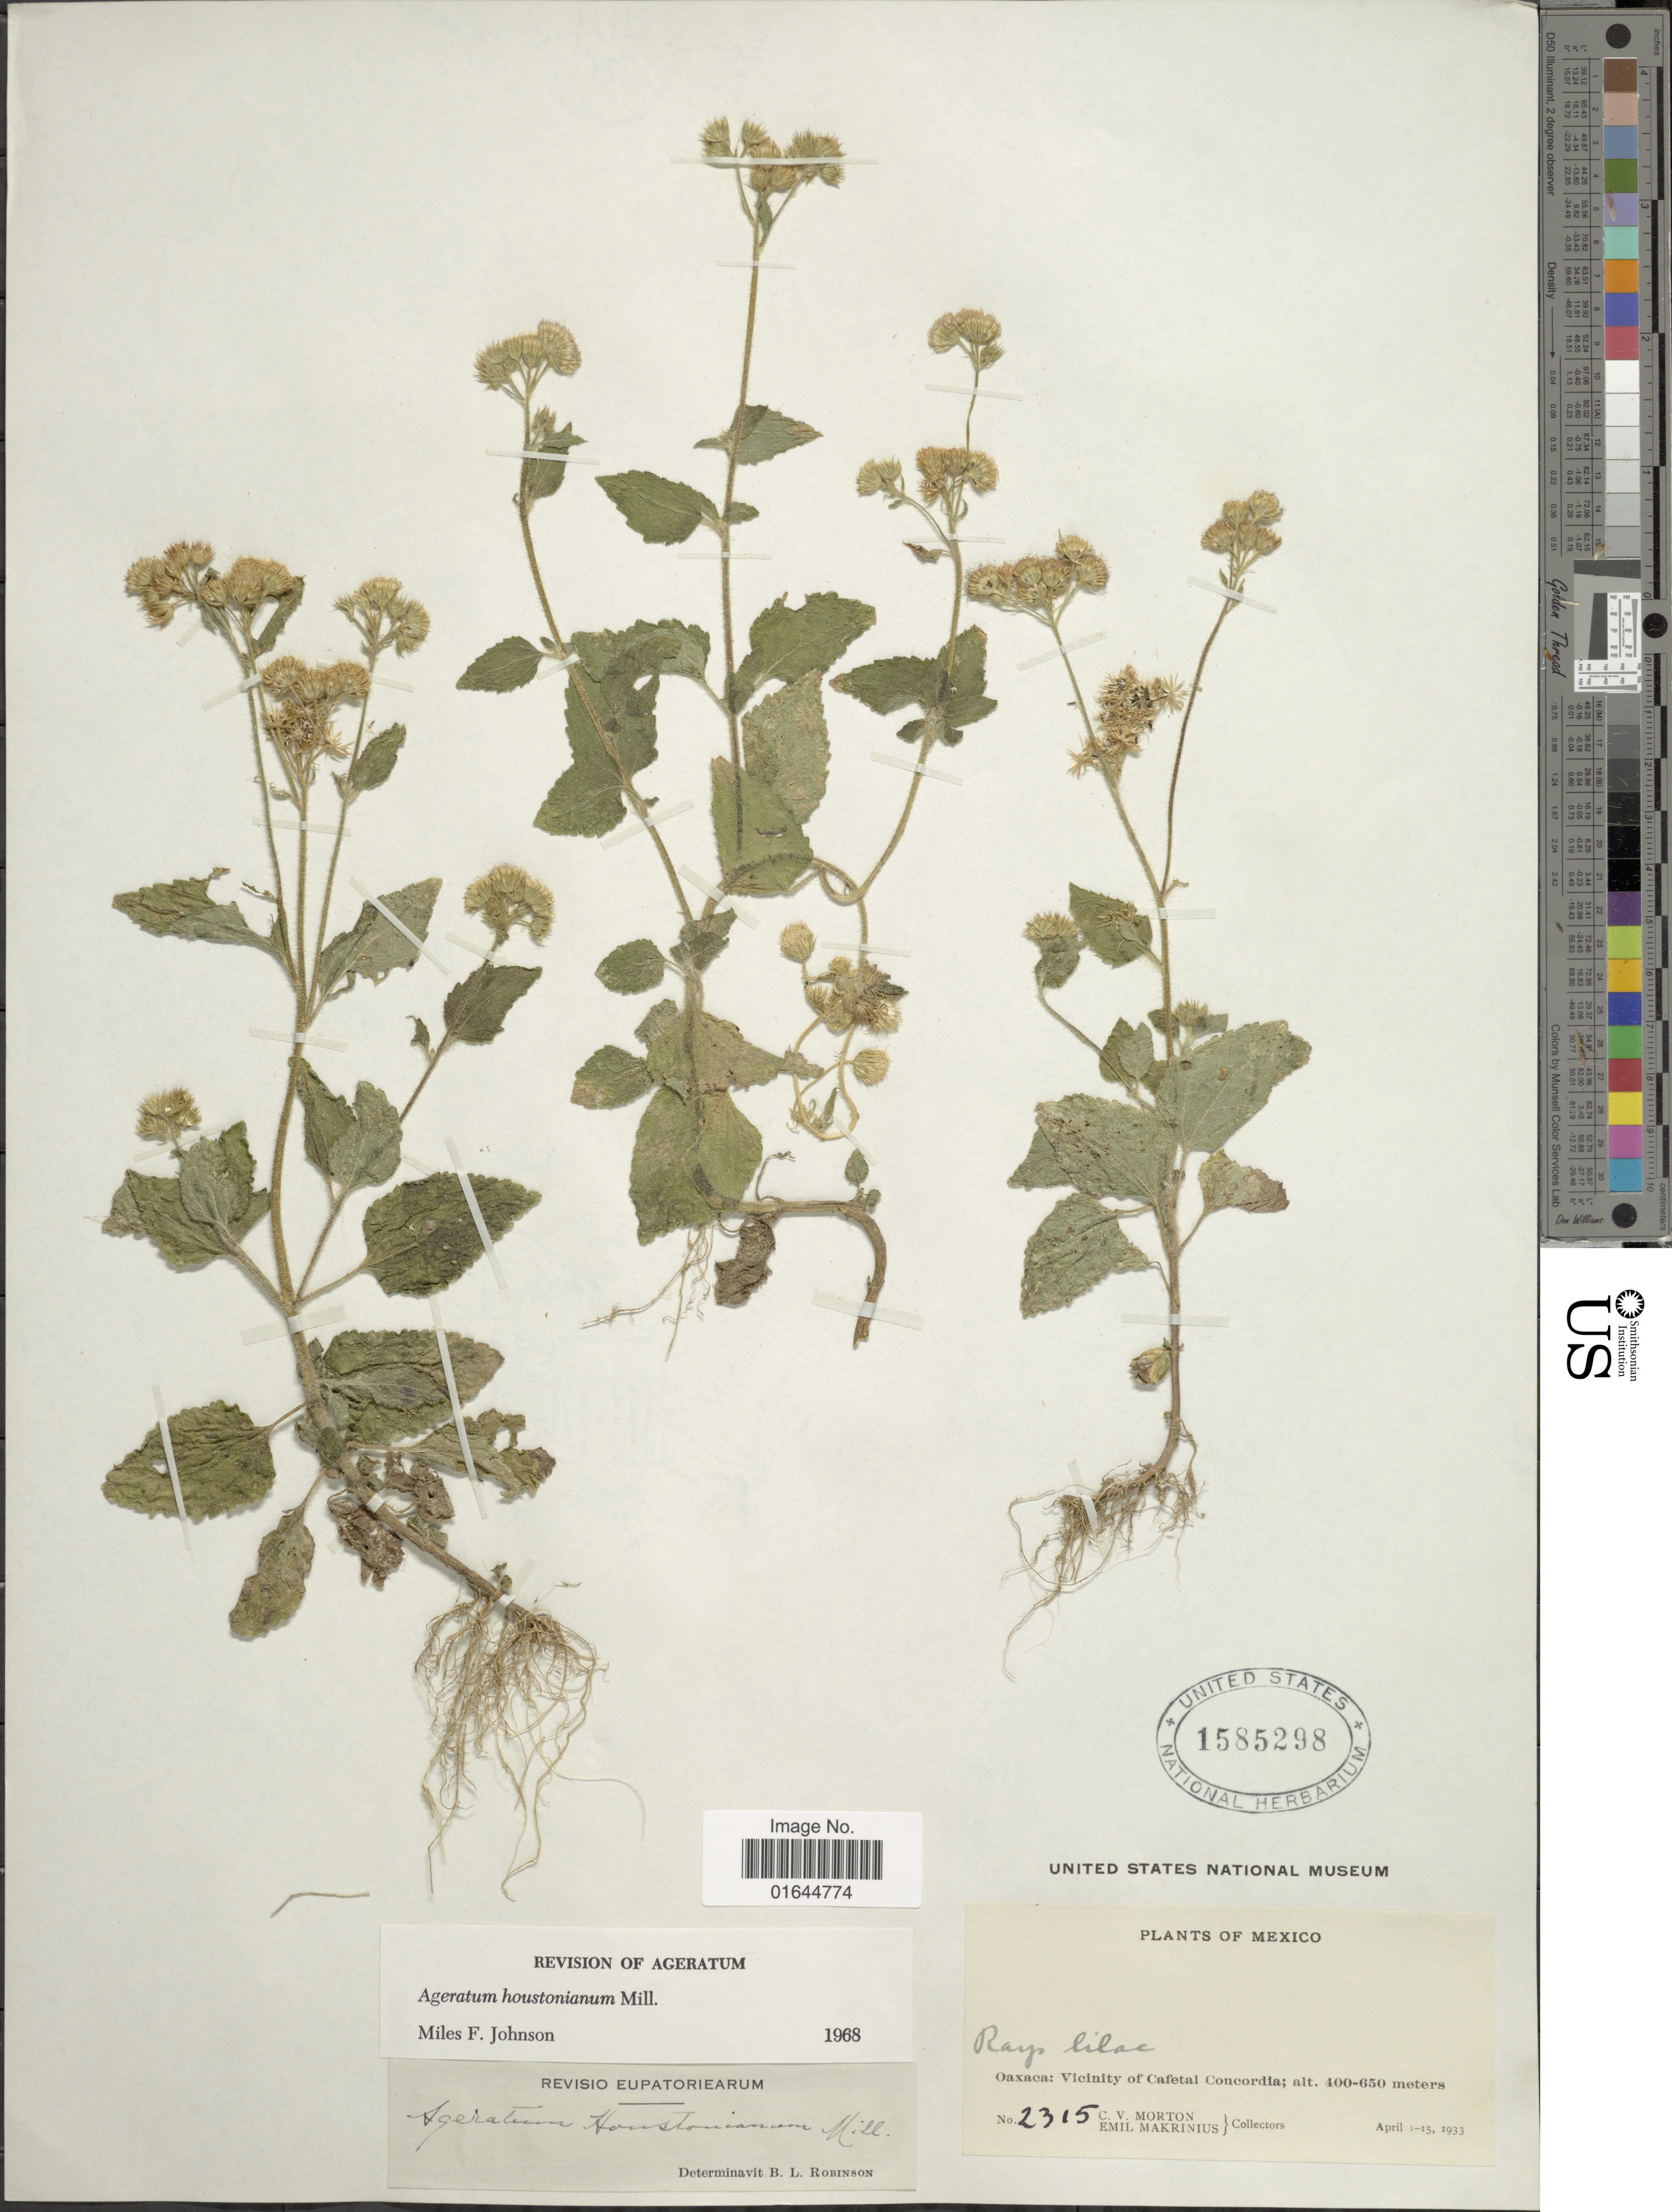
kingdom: Plantae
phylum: Tracheophyta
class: Magnoliopsida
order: Asterales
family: Asteraceae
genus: Ageratum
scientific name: Ageratum houstonianum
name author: Mill.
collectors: C. V. Morton & E. Makrinius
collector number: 2315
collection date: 1933-04-01/1933-04-15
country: Mexico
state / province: Oaxaca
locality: Mexico, Oaxaca: Vicinity of Cafetal Concordia.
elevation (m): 400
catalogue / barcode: US 1585298